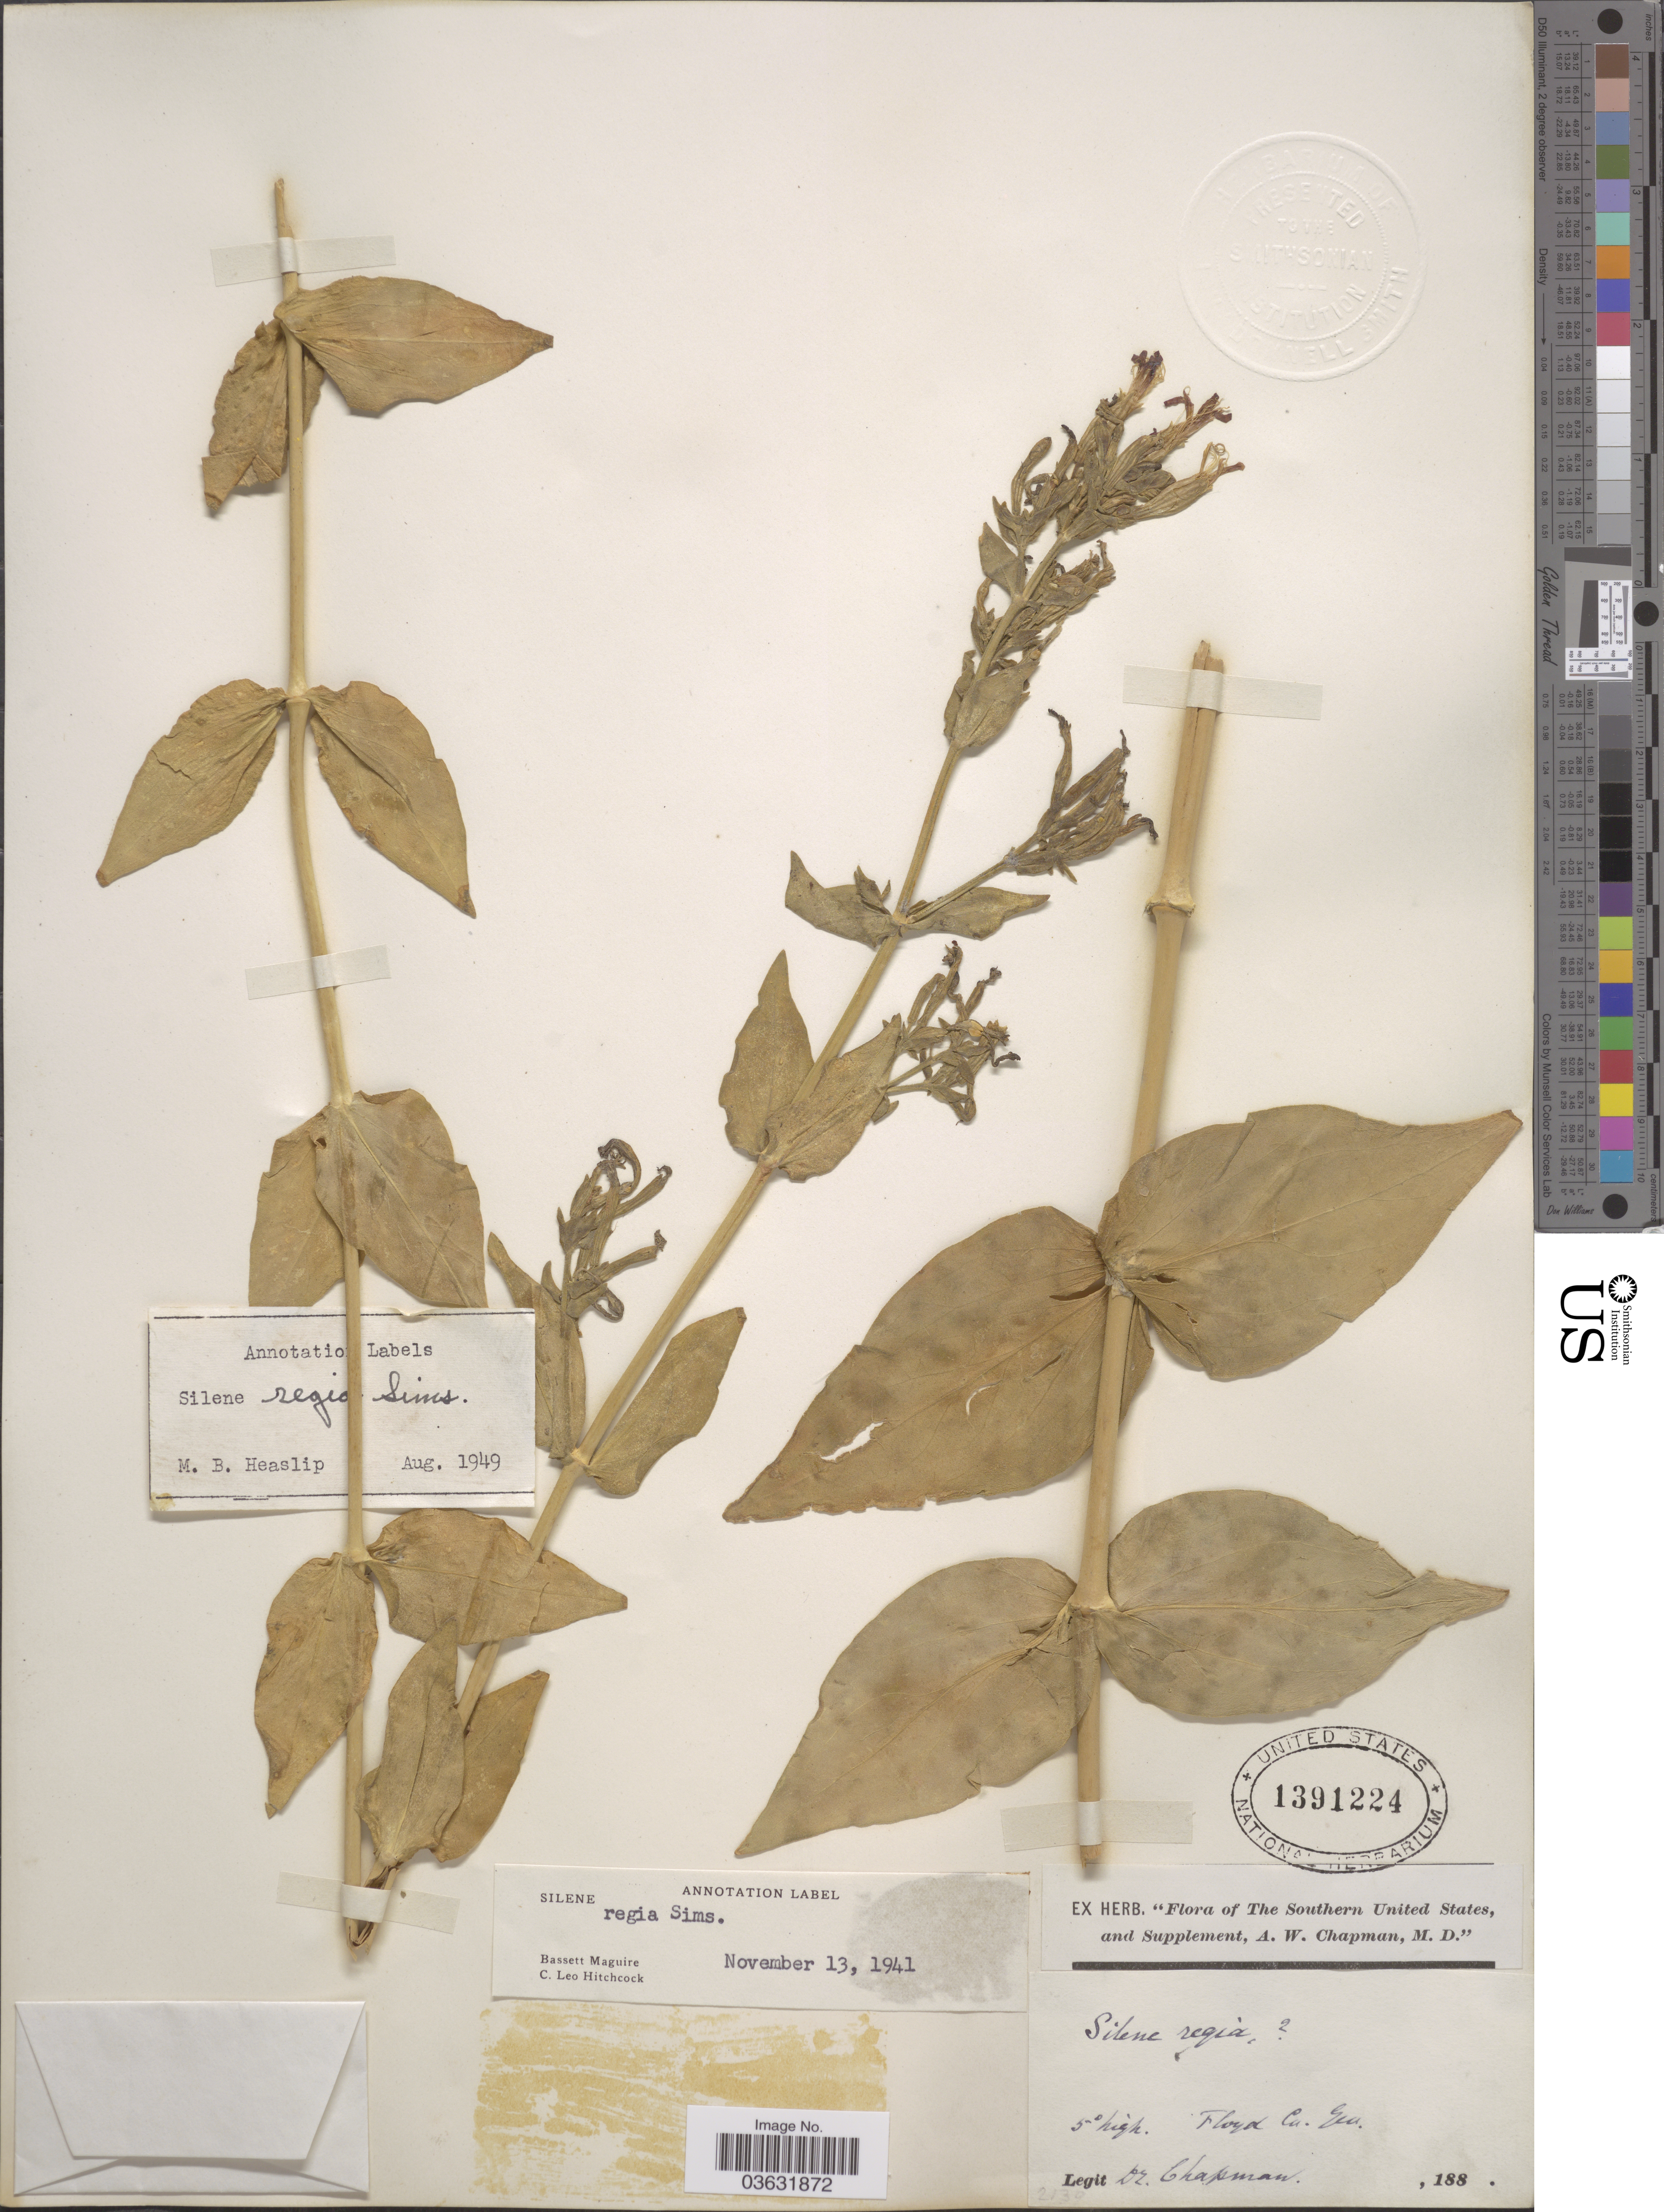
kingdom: Plantae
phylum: Tracheophyta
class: Magnoliopsida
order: Caryophyllales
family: Caryophyllaceae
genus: Silene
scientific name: Silene regia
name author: Sims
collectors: A. Chapman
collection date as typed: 188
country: United States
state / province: Georgia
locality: The Southern United States and Supplement, Floyd Co.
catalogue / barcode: US 1391224